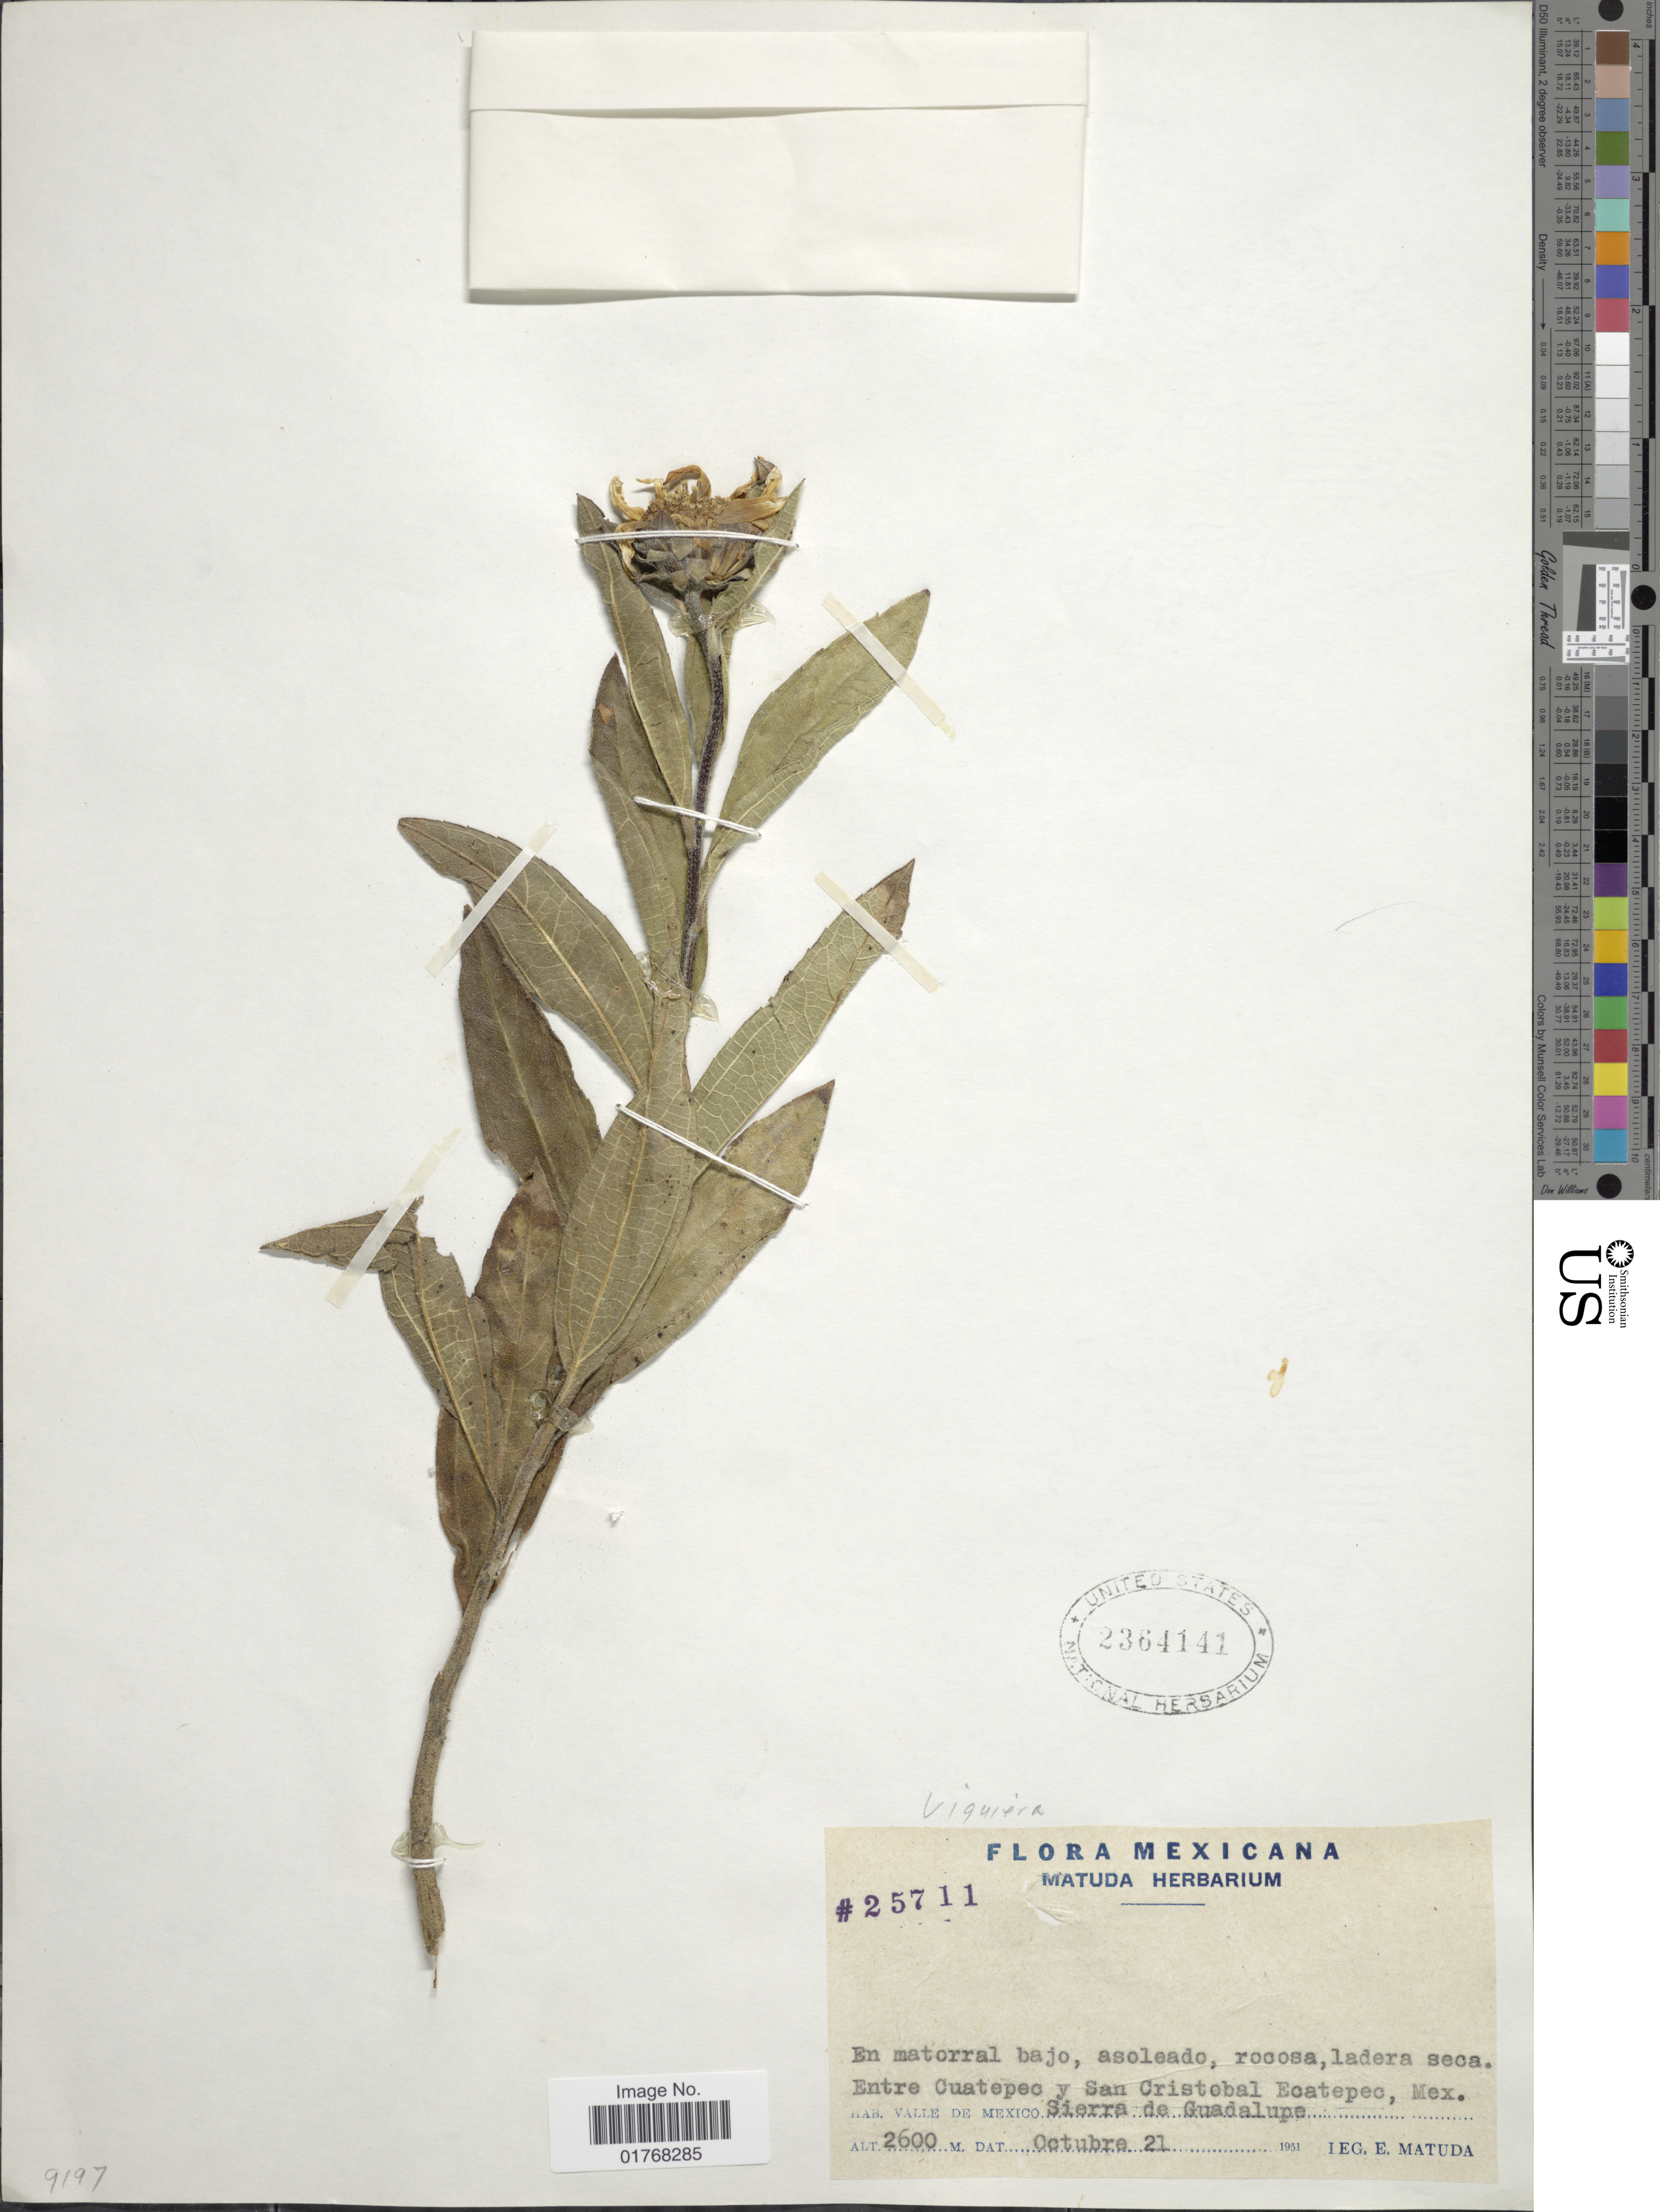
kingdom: Plantae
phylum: Tracheophyta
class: Magnoliopsida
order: Asterales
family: Asteraceae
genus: Viguiera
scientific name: Viguiera pachycephala var. simulans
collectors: E. Matuda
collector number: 25711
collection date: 1951-10-21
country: Mexico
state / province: Baja California Sur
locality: Entre Cuatepec y San Cristobal Ecatepec, Valle de Mexico Sierra de Guadalupe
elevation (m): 2600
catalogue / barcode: US 2364141